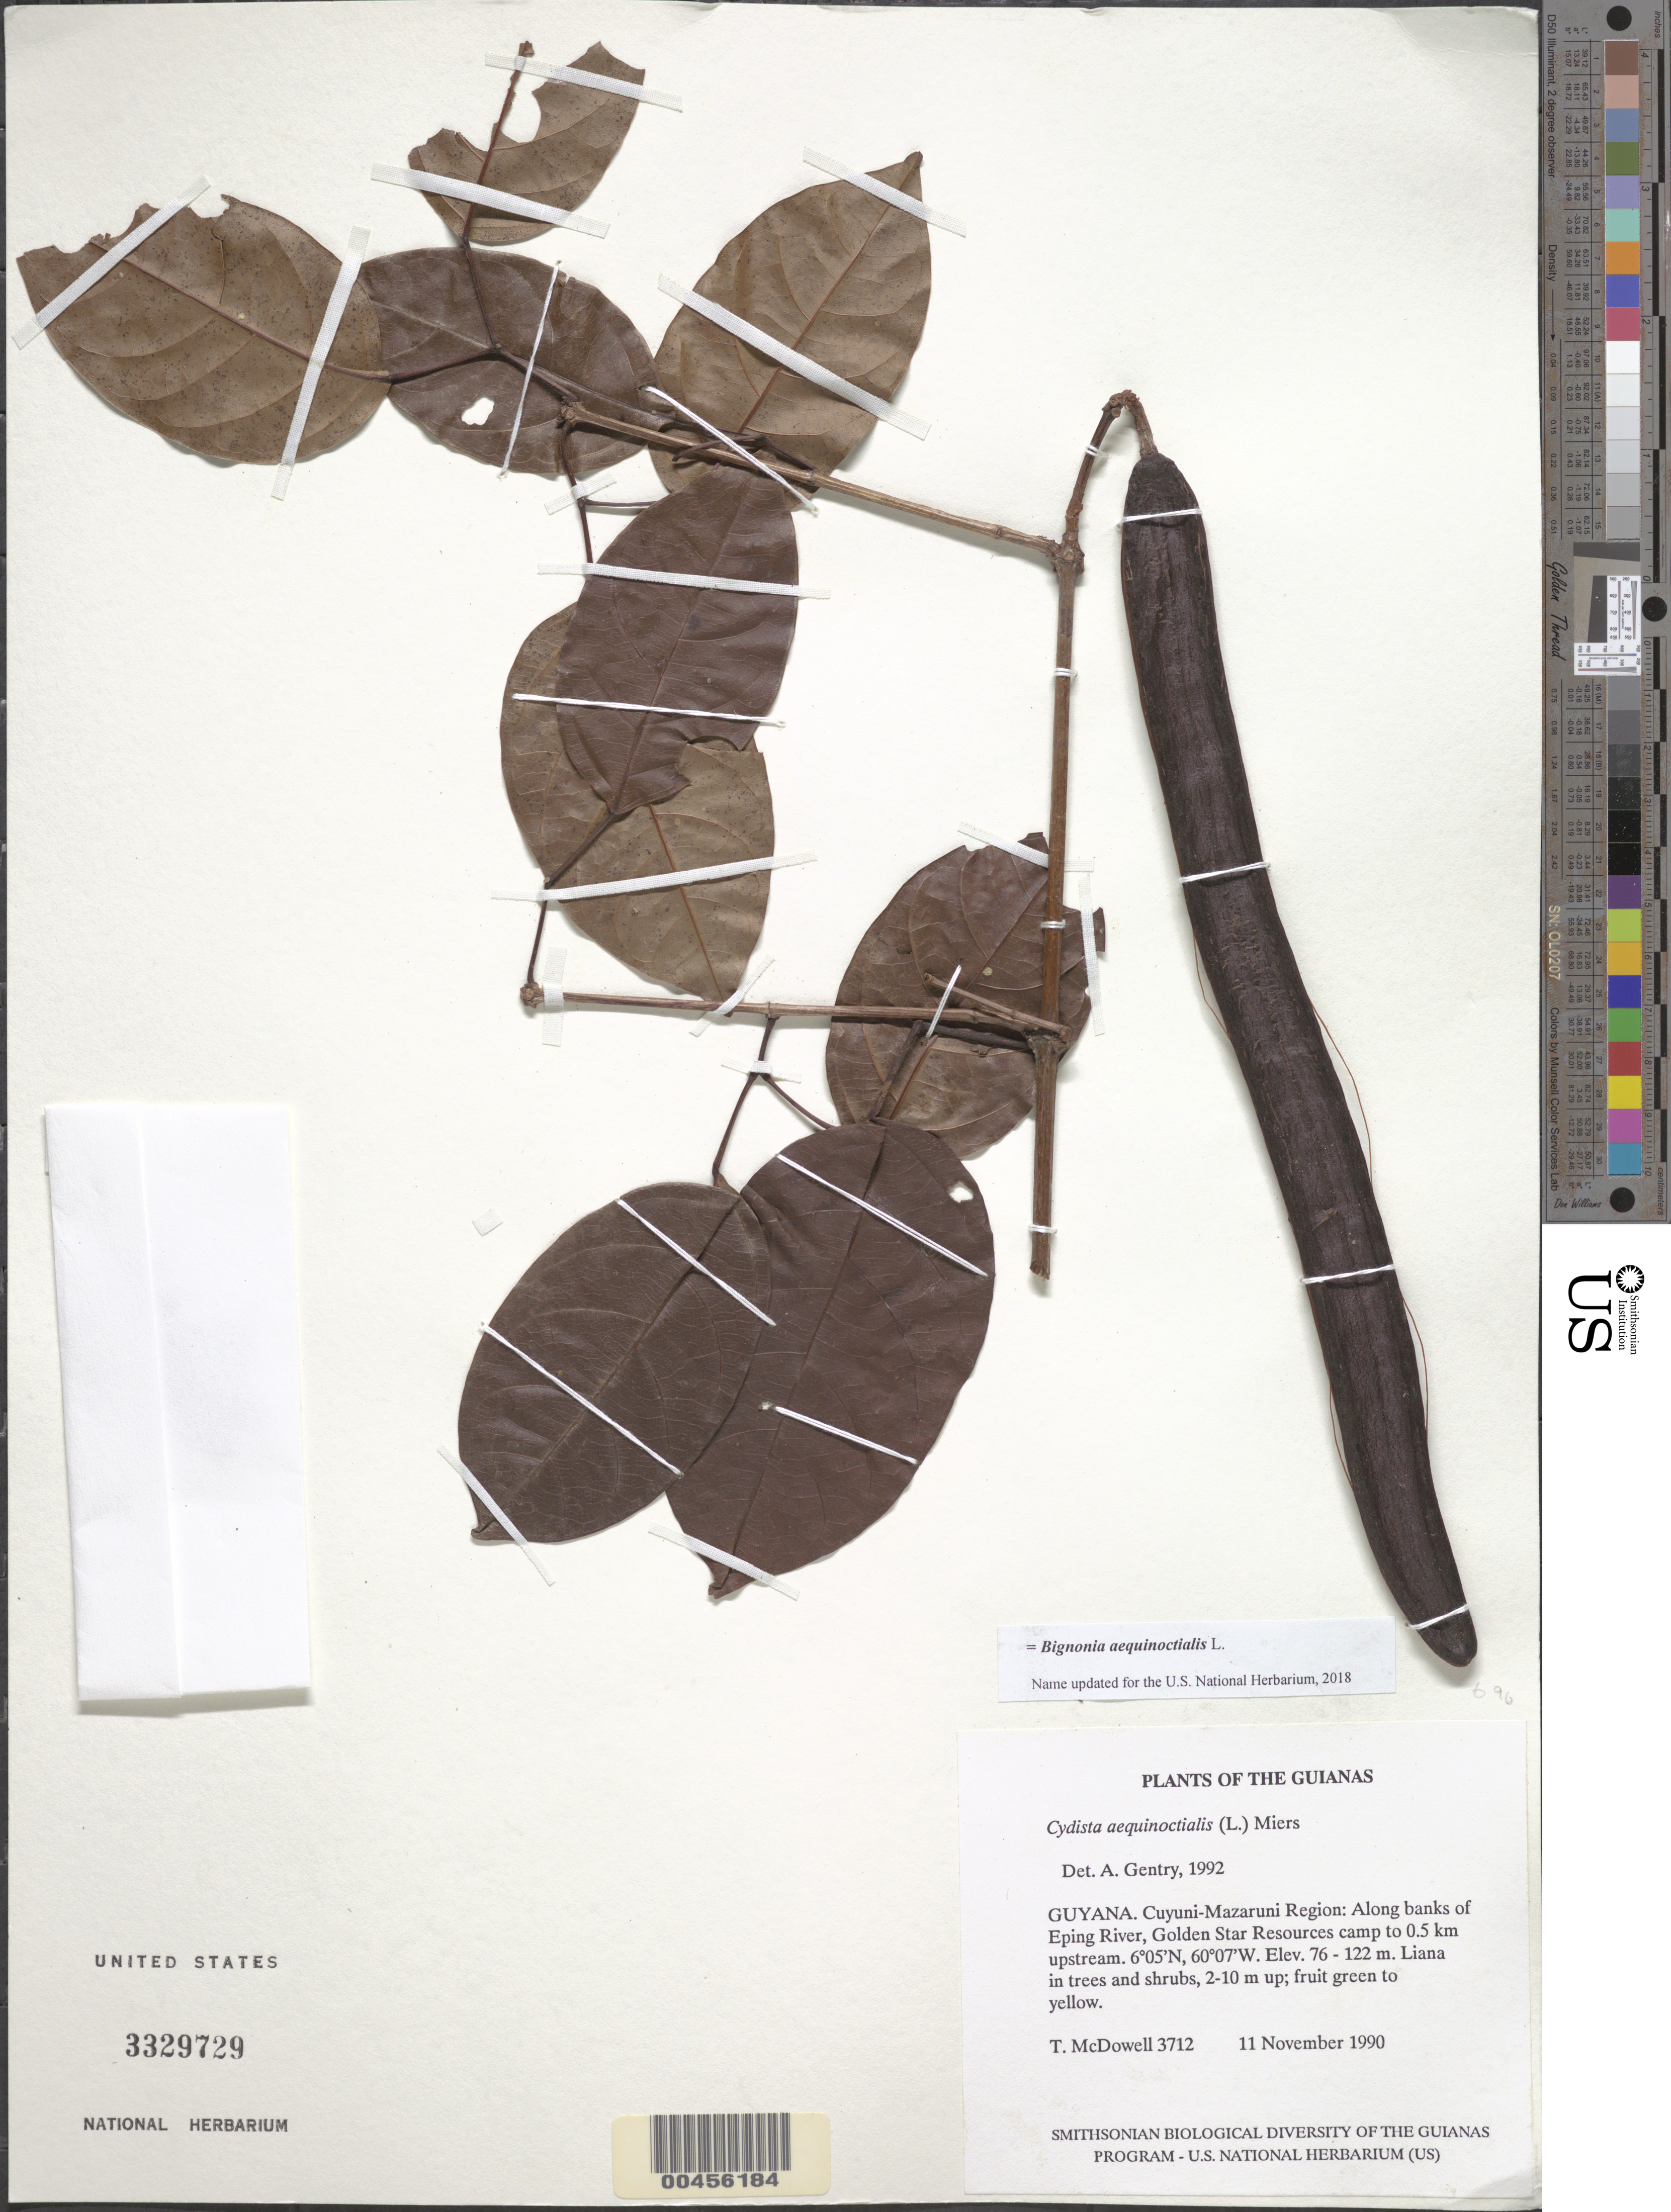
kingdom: Plantae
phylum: Tracheophyta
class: Magnoliopsida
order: Lamiales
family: Bignoniaceae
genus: Bignonia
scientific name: Bignonia aequinoctialis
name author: L.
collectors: T. McDowell & D. Gopaul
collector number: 3712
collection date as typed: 11 November 1990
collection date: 1990-11-11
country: Guyana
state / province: Cuyuni-Mazaruni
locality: Eping River, from Golden Star Resources camp to 0.5 km upstream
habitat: Along banks of river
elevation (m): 76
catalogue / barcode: US 3329729